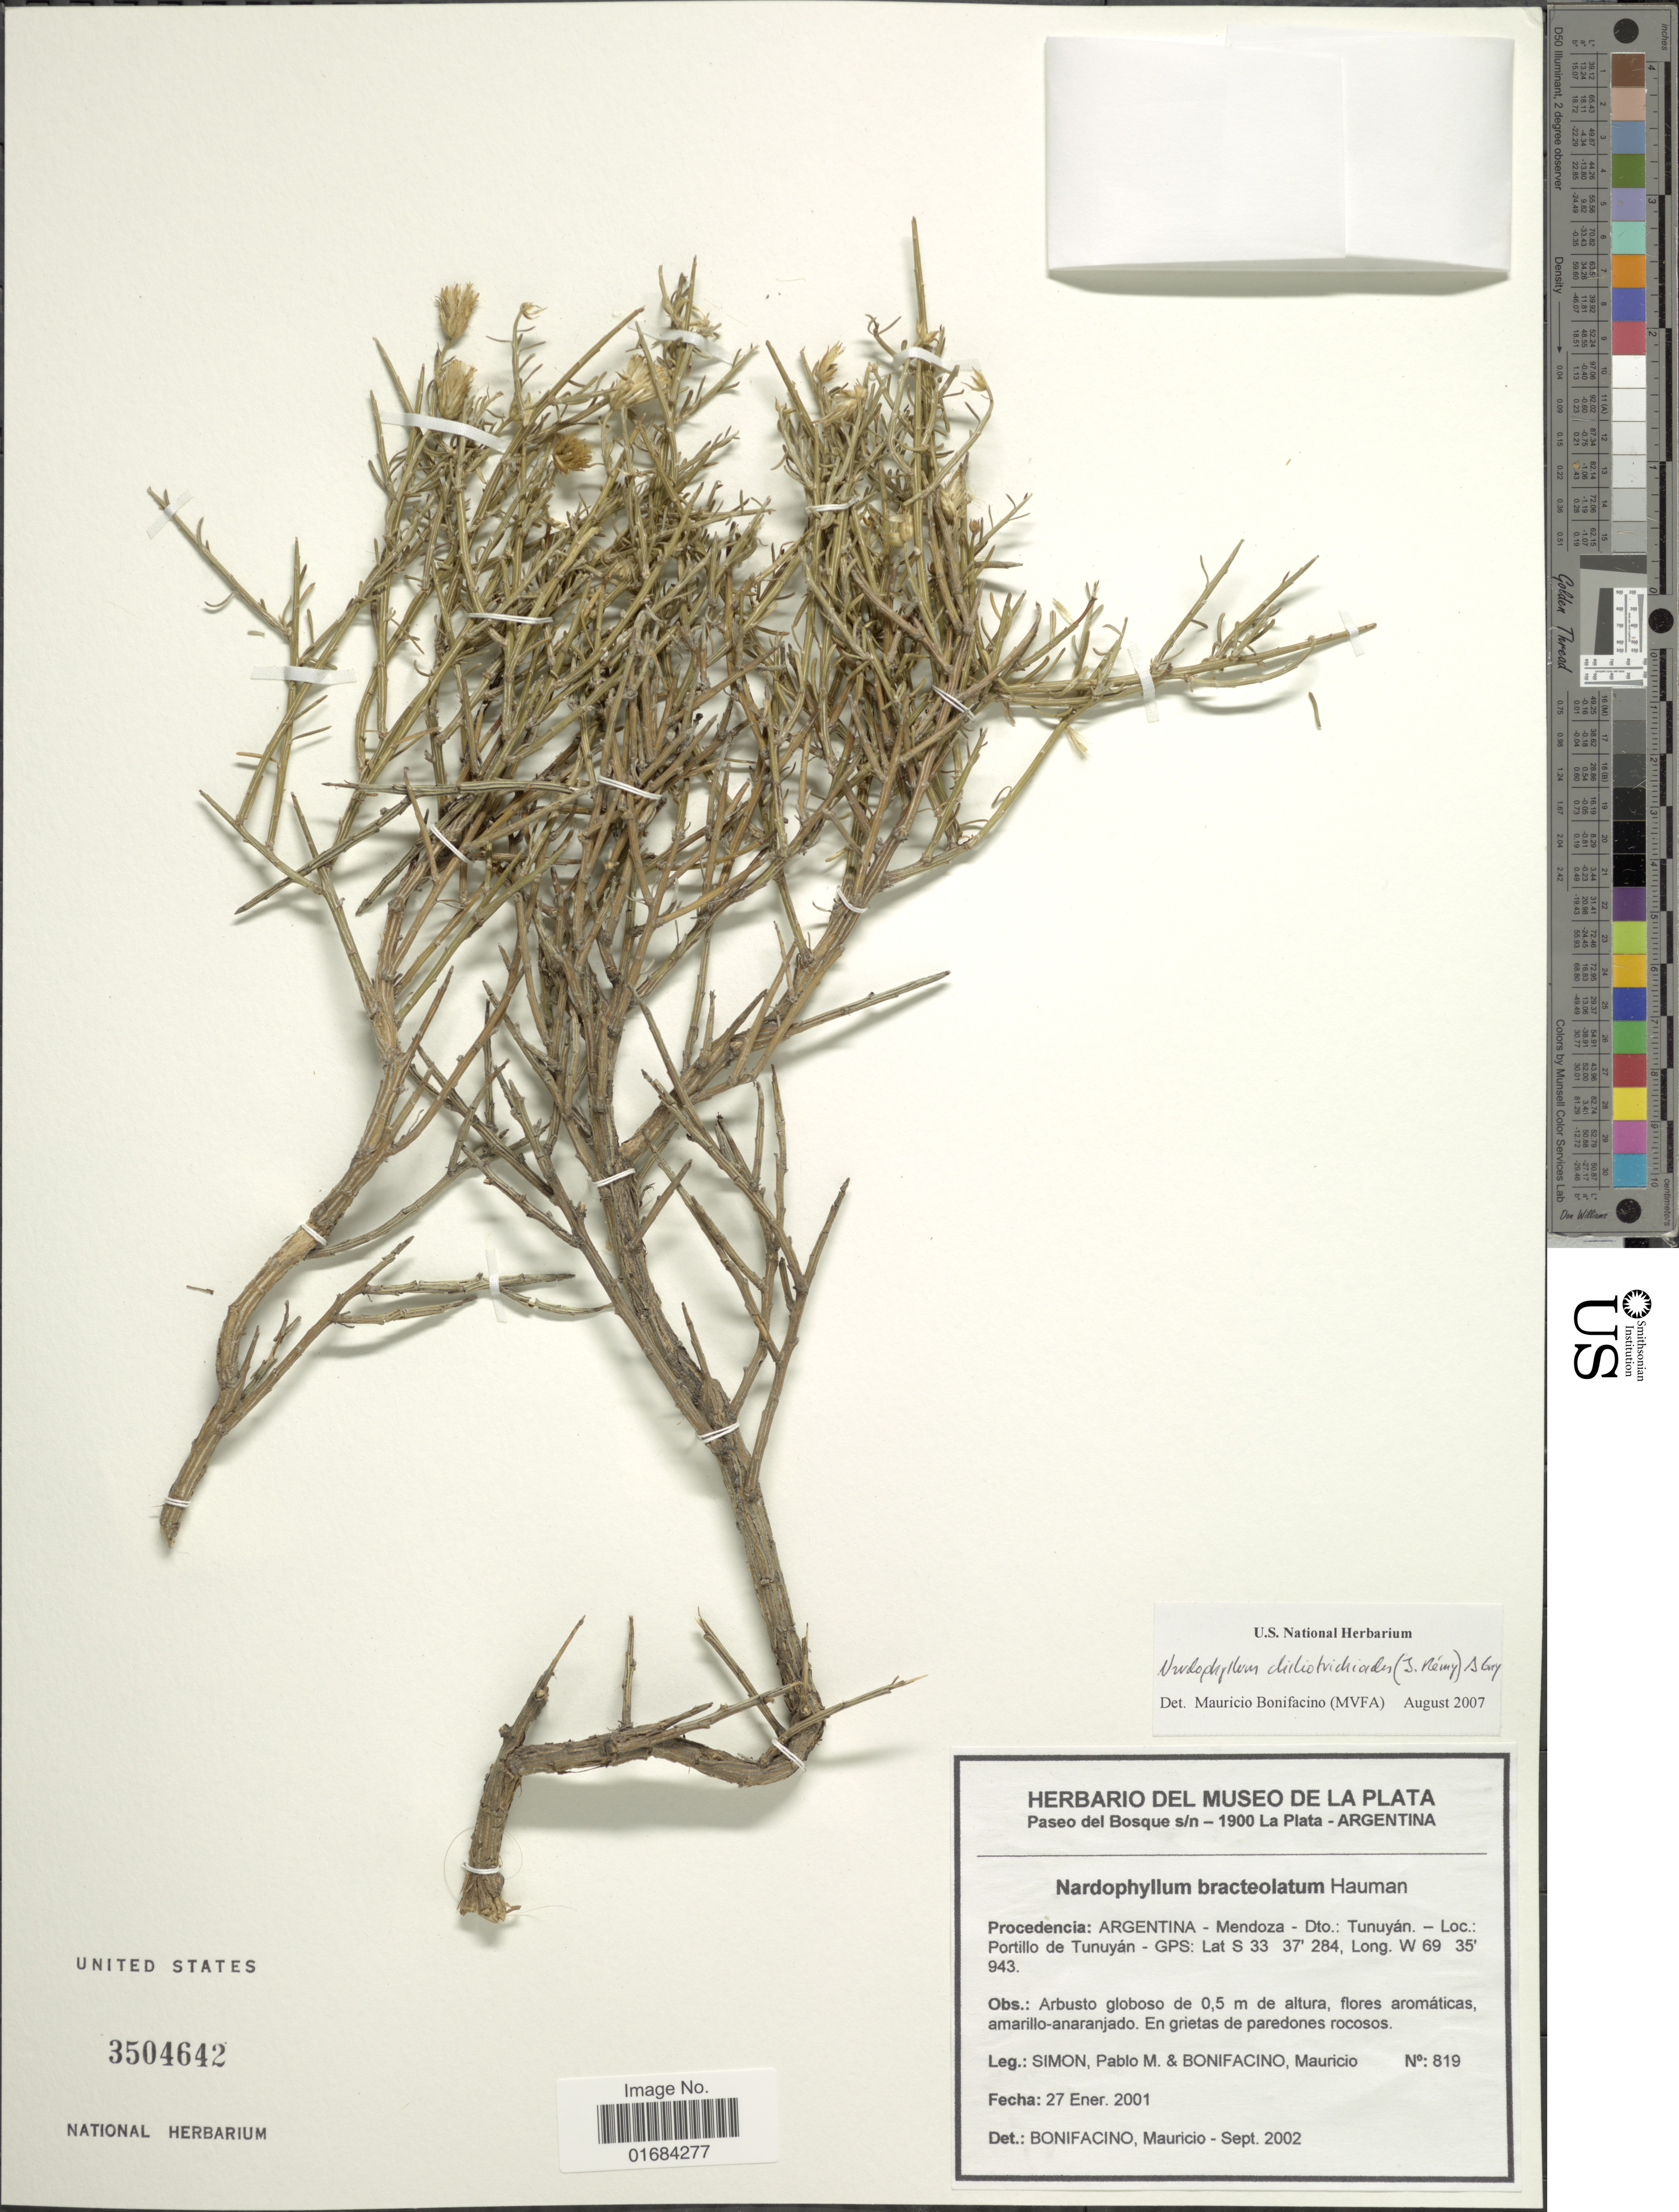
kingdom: Plantae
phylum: Tracheophyta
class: Magnoliopsida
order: Asterales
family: Asteraceae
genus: Nardophyllum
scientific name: Nardophyllum chiliotrichoides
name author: (J. Rémy) A. Gray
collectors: P. M. Simón & M. Bonifacino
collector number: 819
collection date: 2001-01-27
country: Argentina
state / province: Mendoza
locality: Mendoza - Dto.: Tunuyan, Portillo de Tunuyan.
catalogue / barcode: US 3504642